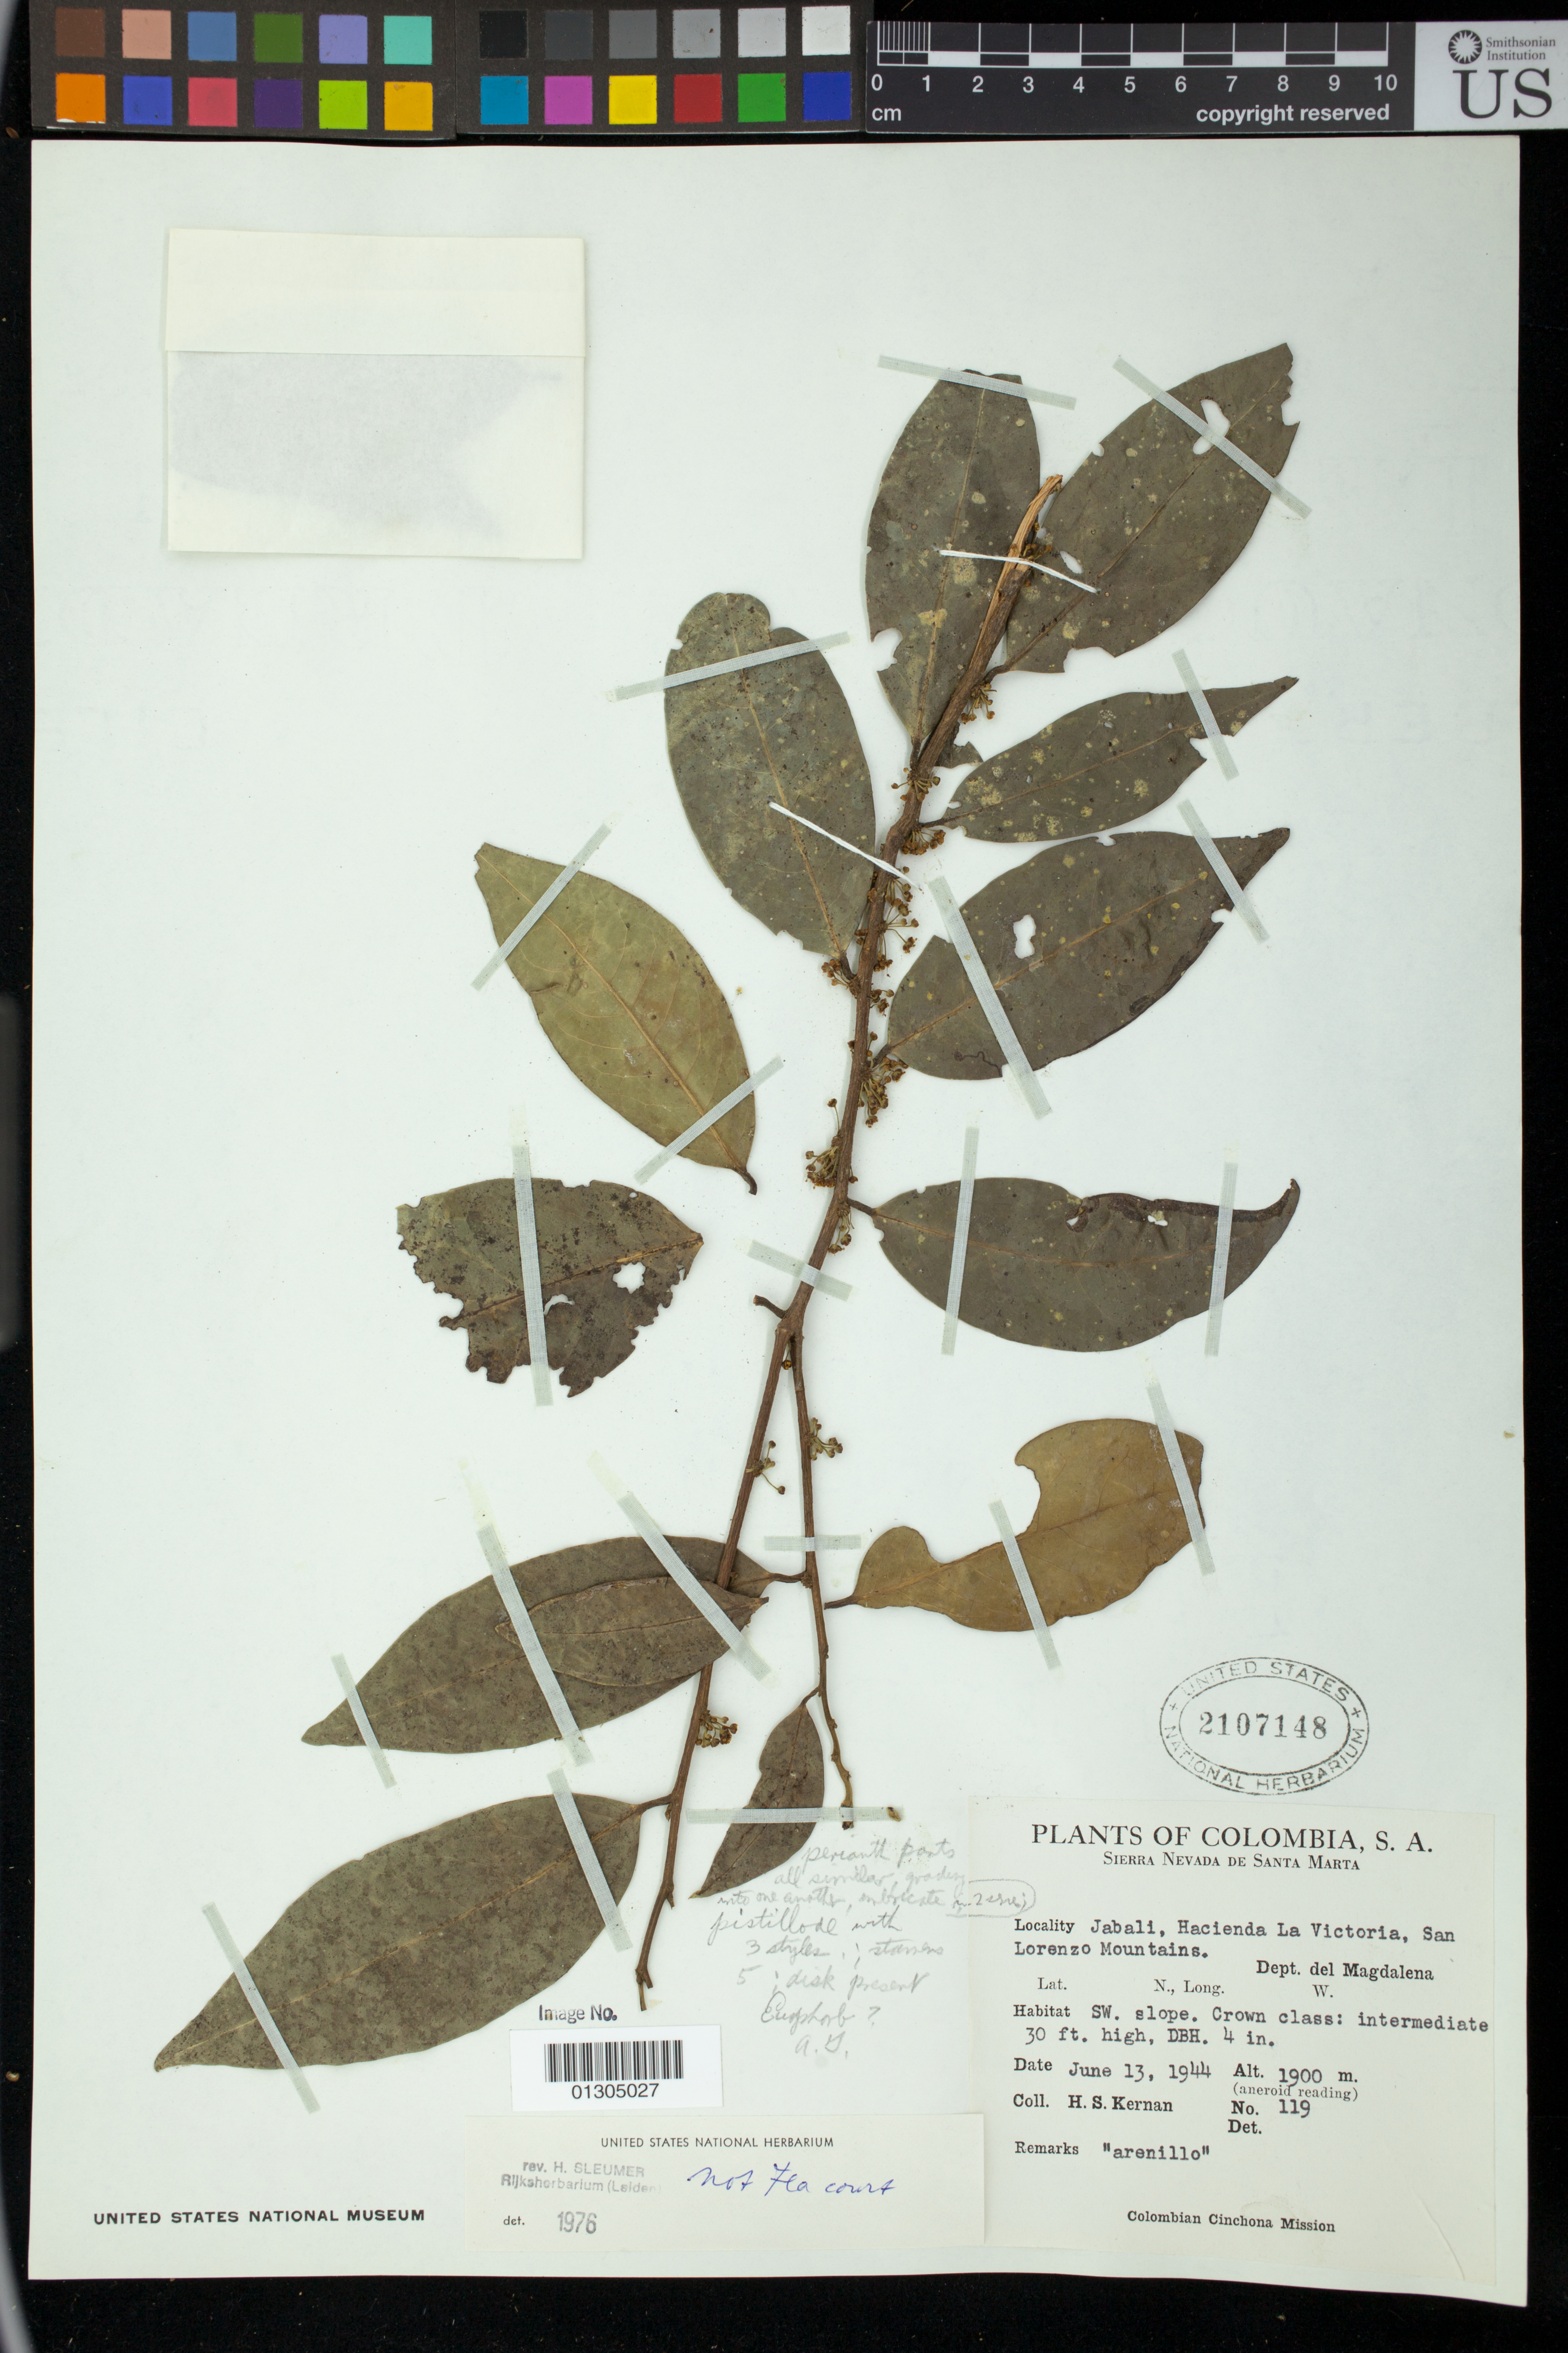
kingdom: Plantae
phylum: Tracheophyta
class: Magnoliopsida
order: Malpighiales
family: Euphorbiaceae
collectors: H. Kernan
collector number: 119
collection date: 1944-06-13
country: Colombia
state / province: Magdalena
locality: Jabali, Hacienda La Vicotia, San Lorenzo Mountains.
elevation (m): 1900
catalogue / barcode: US 2107148